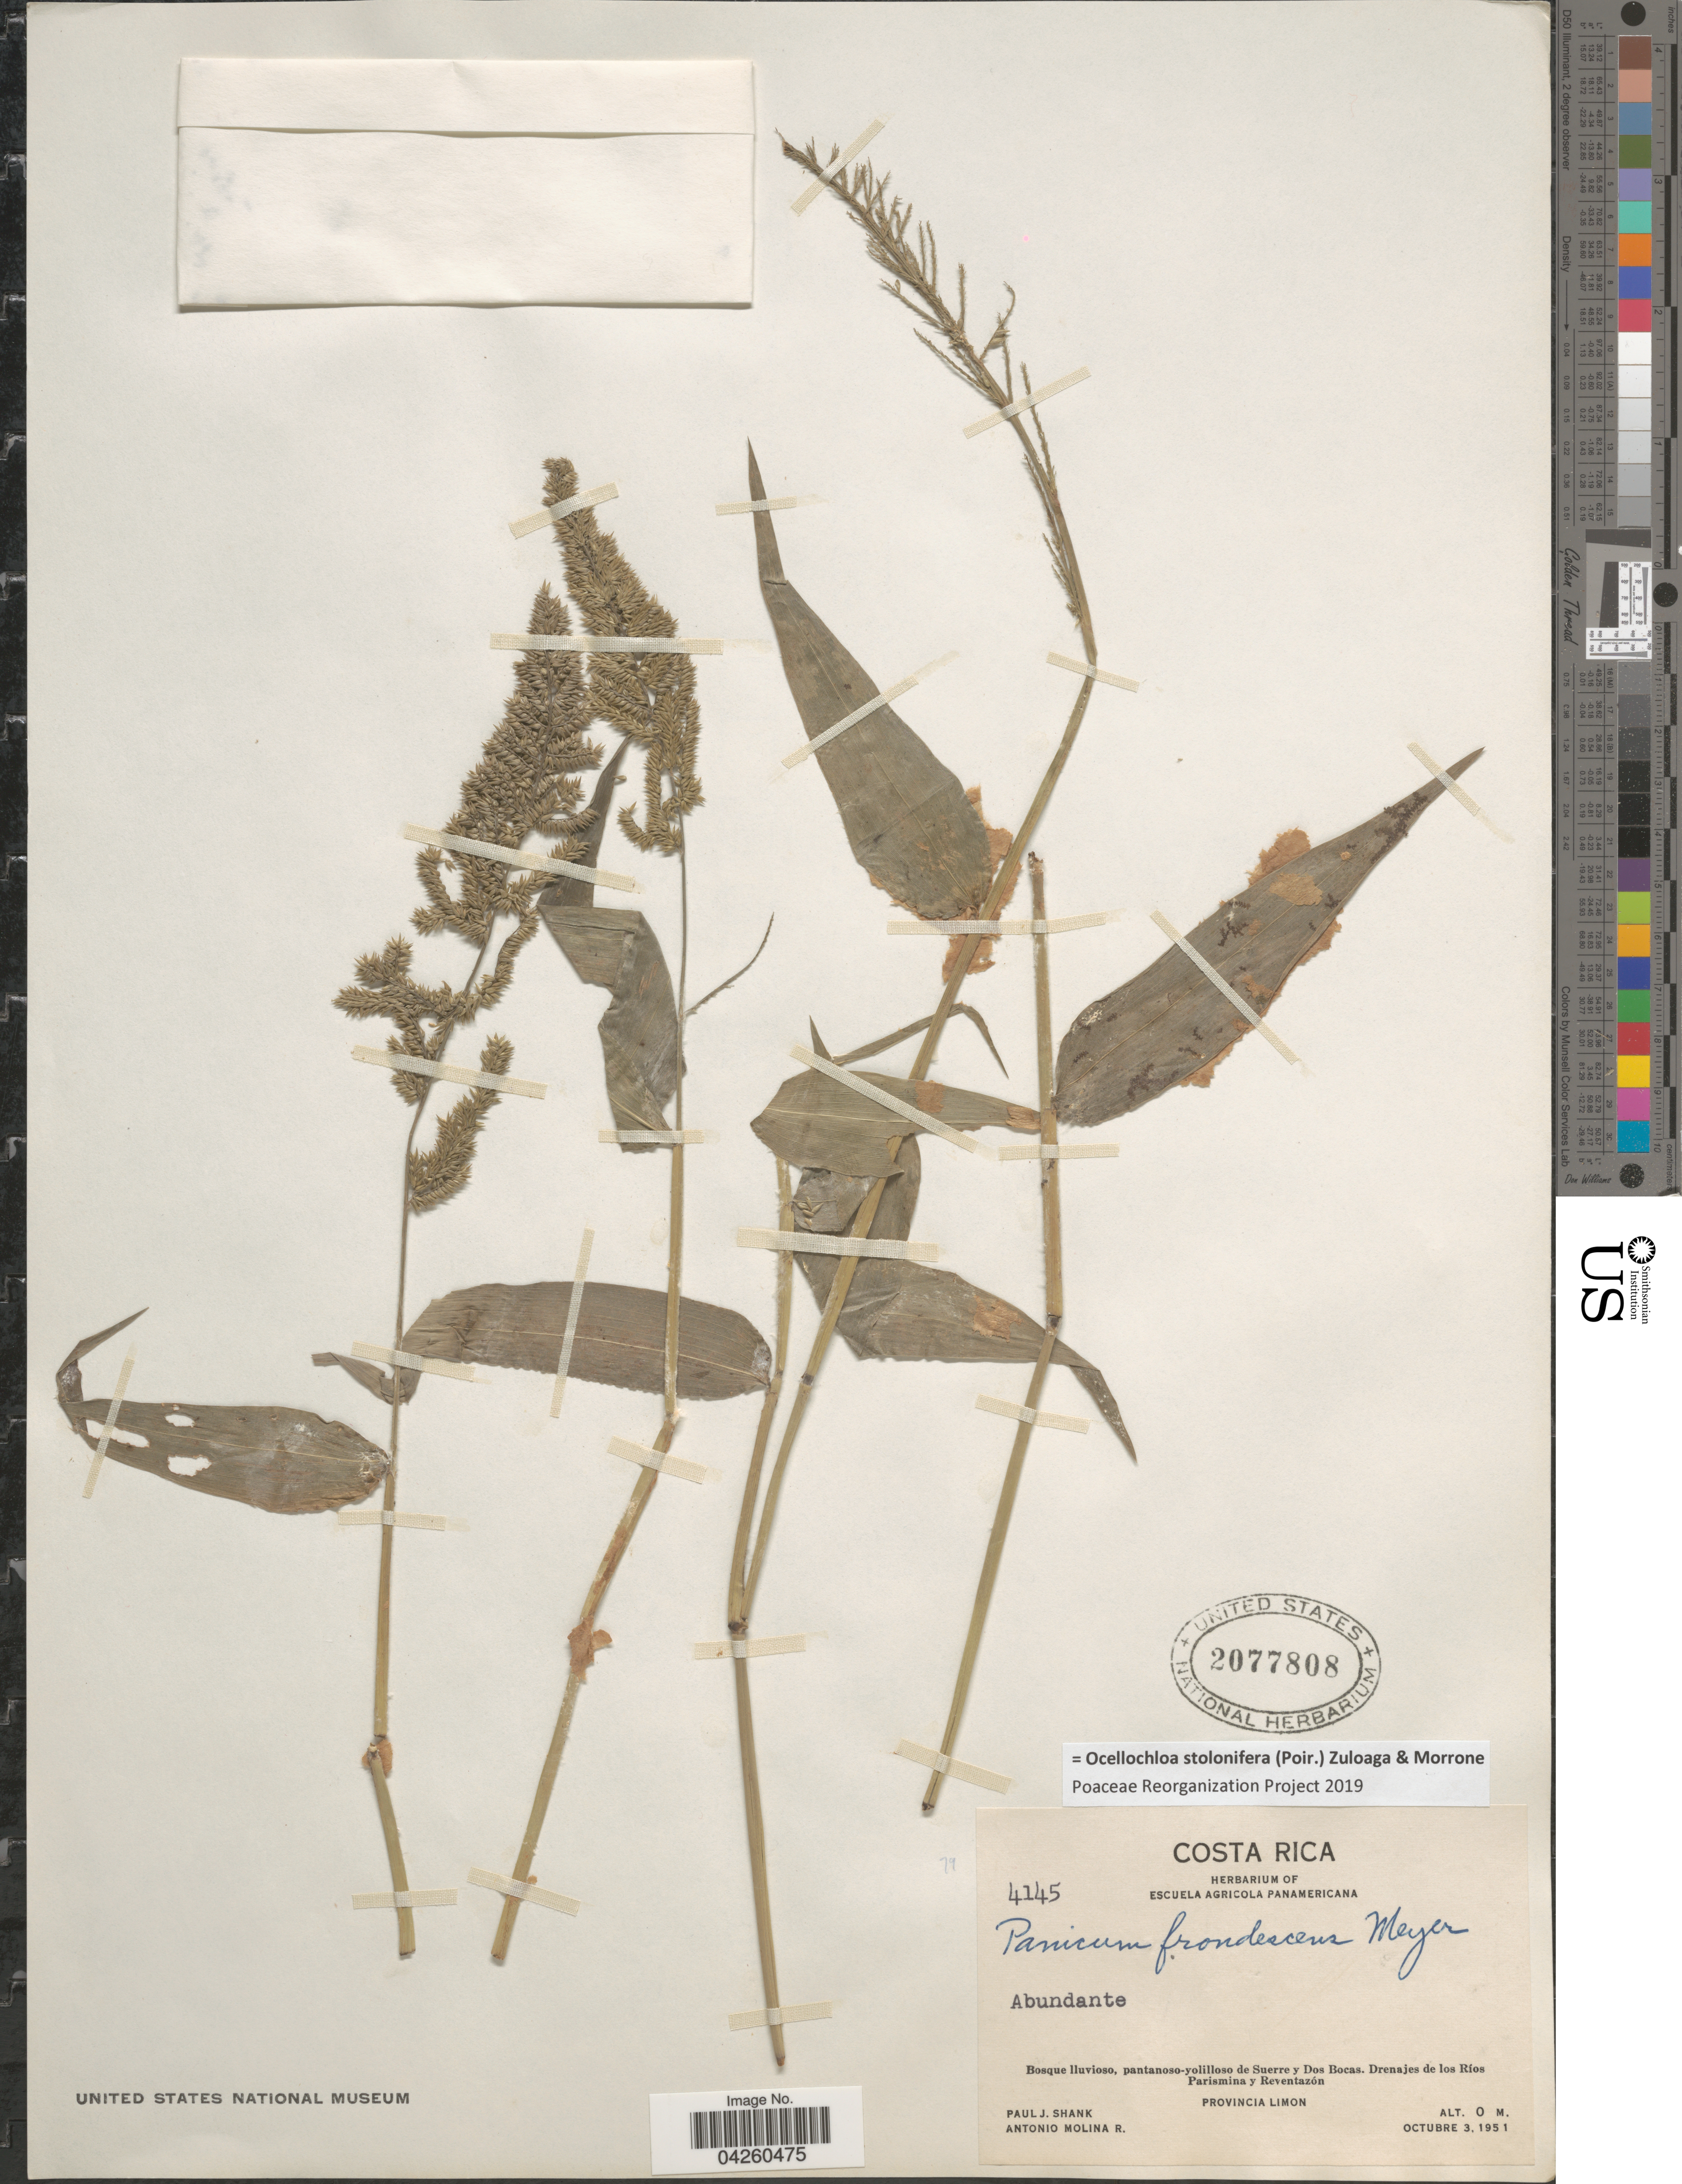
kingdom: Plantae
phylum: Tracheophyta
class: Liliopsida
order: Poales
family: Poaceae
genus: Ocellochloa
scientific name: Ocellochloa stolonifera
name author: (Poir.) Zuloaga & Morrone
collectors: P. J. Shank & A. Molina R.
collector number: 4145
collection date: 1951-10-03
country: Costa Rica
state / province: Limón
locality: Bosque lluvioso, pantanoso-yolilloso de Suerre y Dos Bocas. Drenajes de los Ríos Parismina y Reventazón. Provincia Limon.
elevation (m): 0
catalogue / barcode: US 2077808